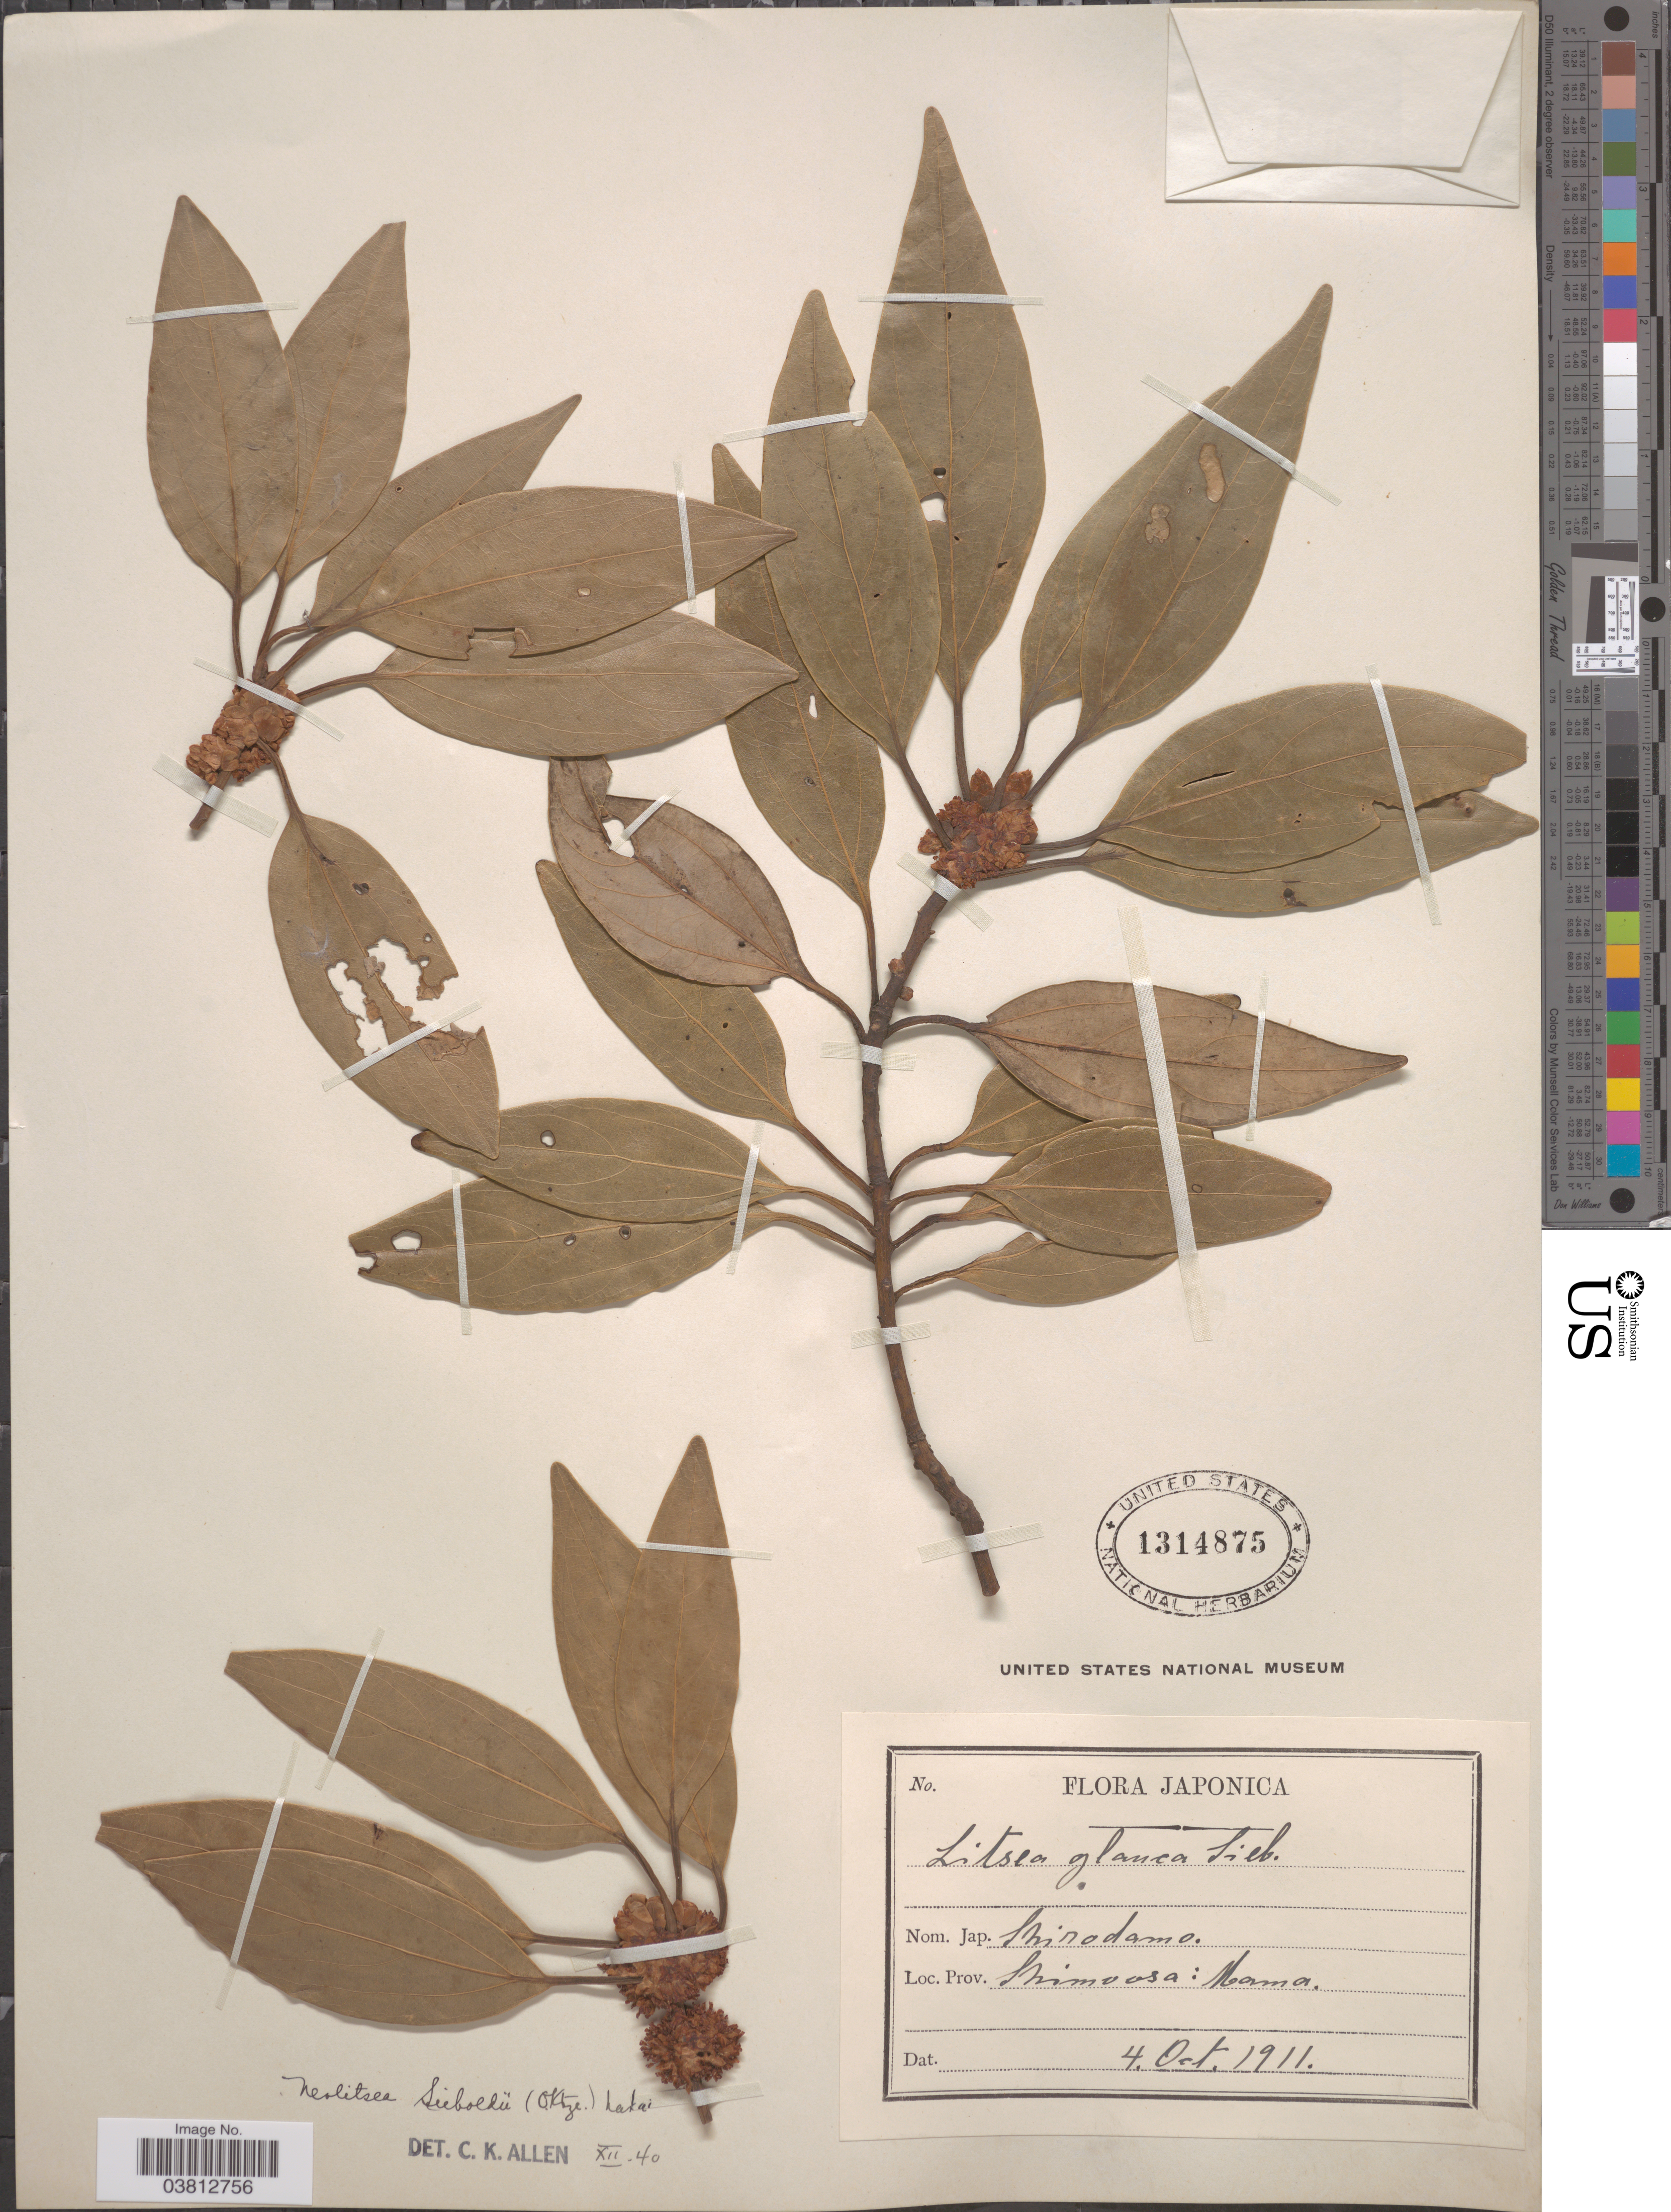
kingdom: Plantae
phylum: Tracheophyta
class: Magnoliopsida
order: Laurales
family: Lauraceae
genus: Neolitsea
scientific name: Neolitsea sericea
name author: (Blume) Koidz.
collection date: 1911-10-04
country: Japan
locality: Prov. Shimoosa: Mama.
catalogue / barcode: US 1314875